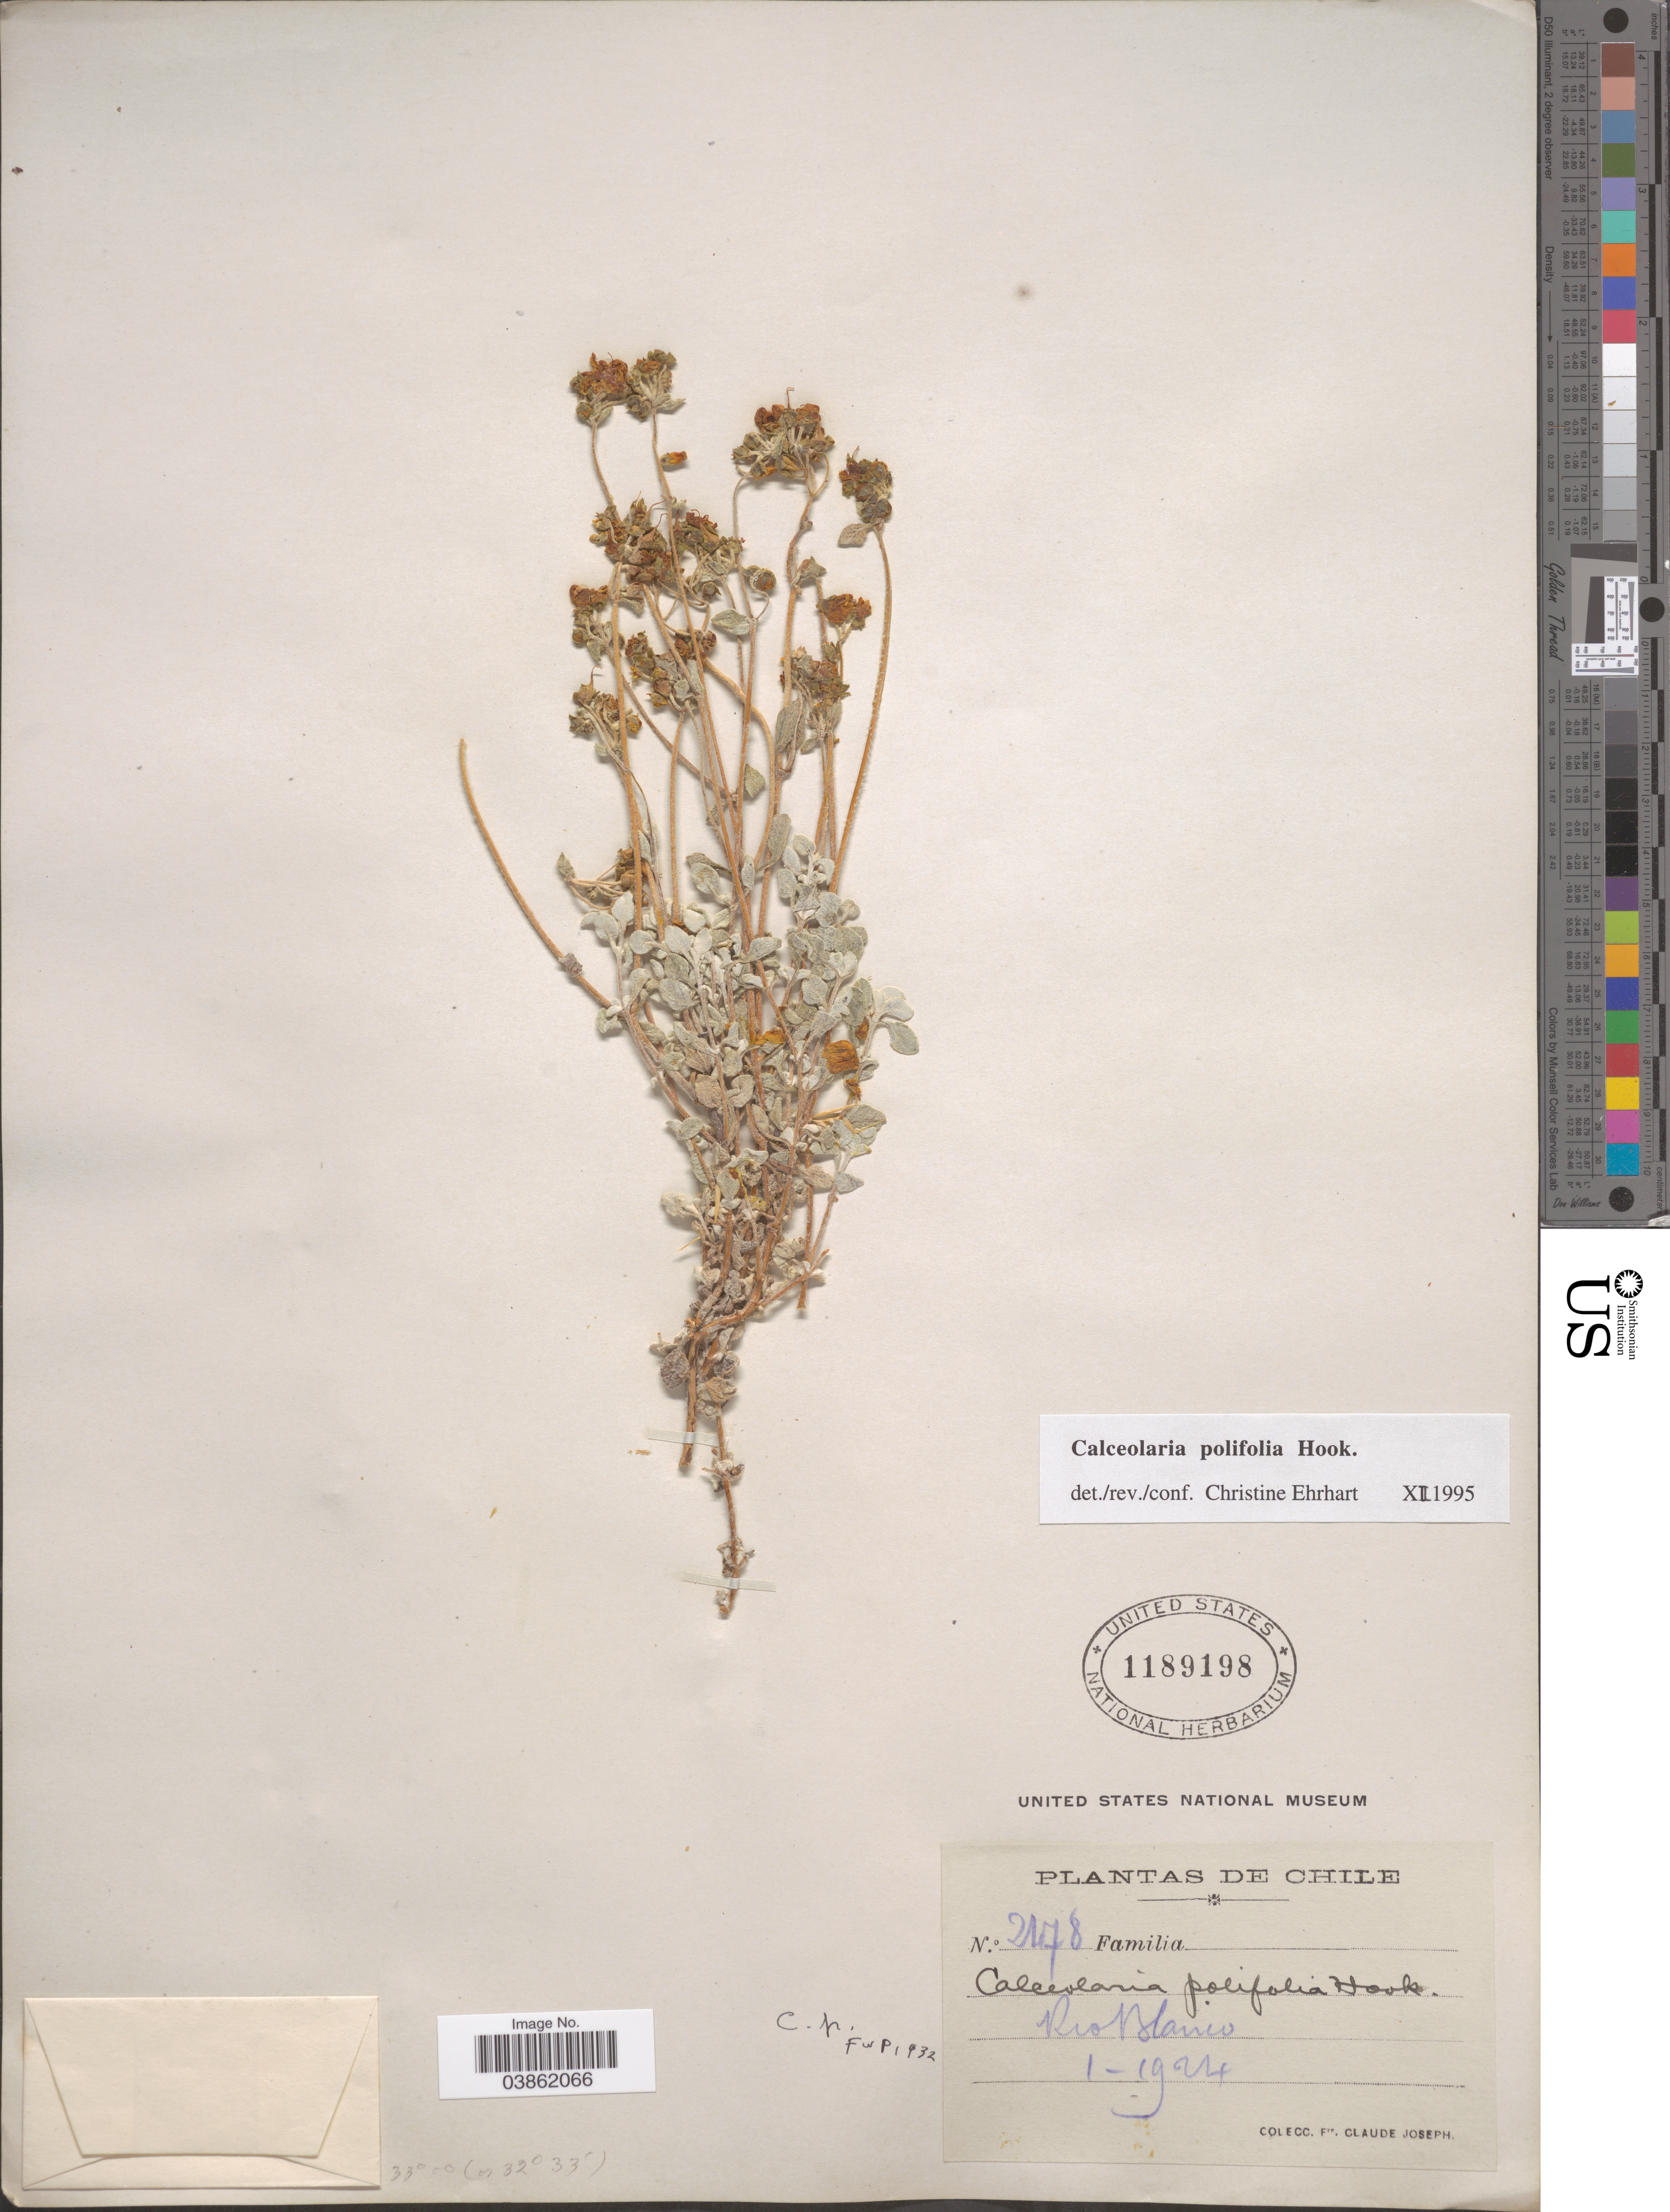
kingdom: Plantae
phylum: Tracheophyta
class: Magnoliopsida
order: Lamiales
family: Calceolariaceae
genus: Calceolaria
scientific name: Calceolaria polifolia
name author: Hook.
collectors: Bro. Claude-Joseph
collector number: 2478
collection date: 1924-01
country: Chile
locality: Rio Blanco.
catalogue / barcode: US 1189198